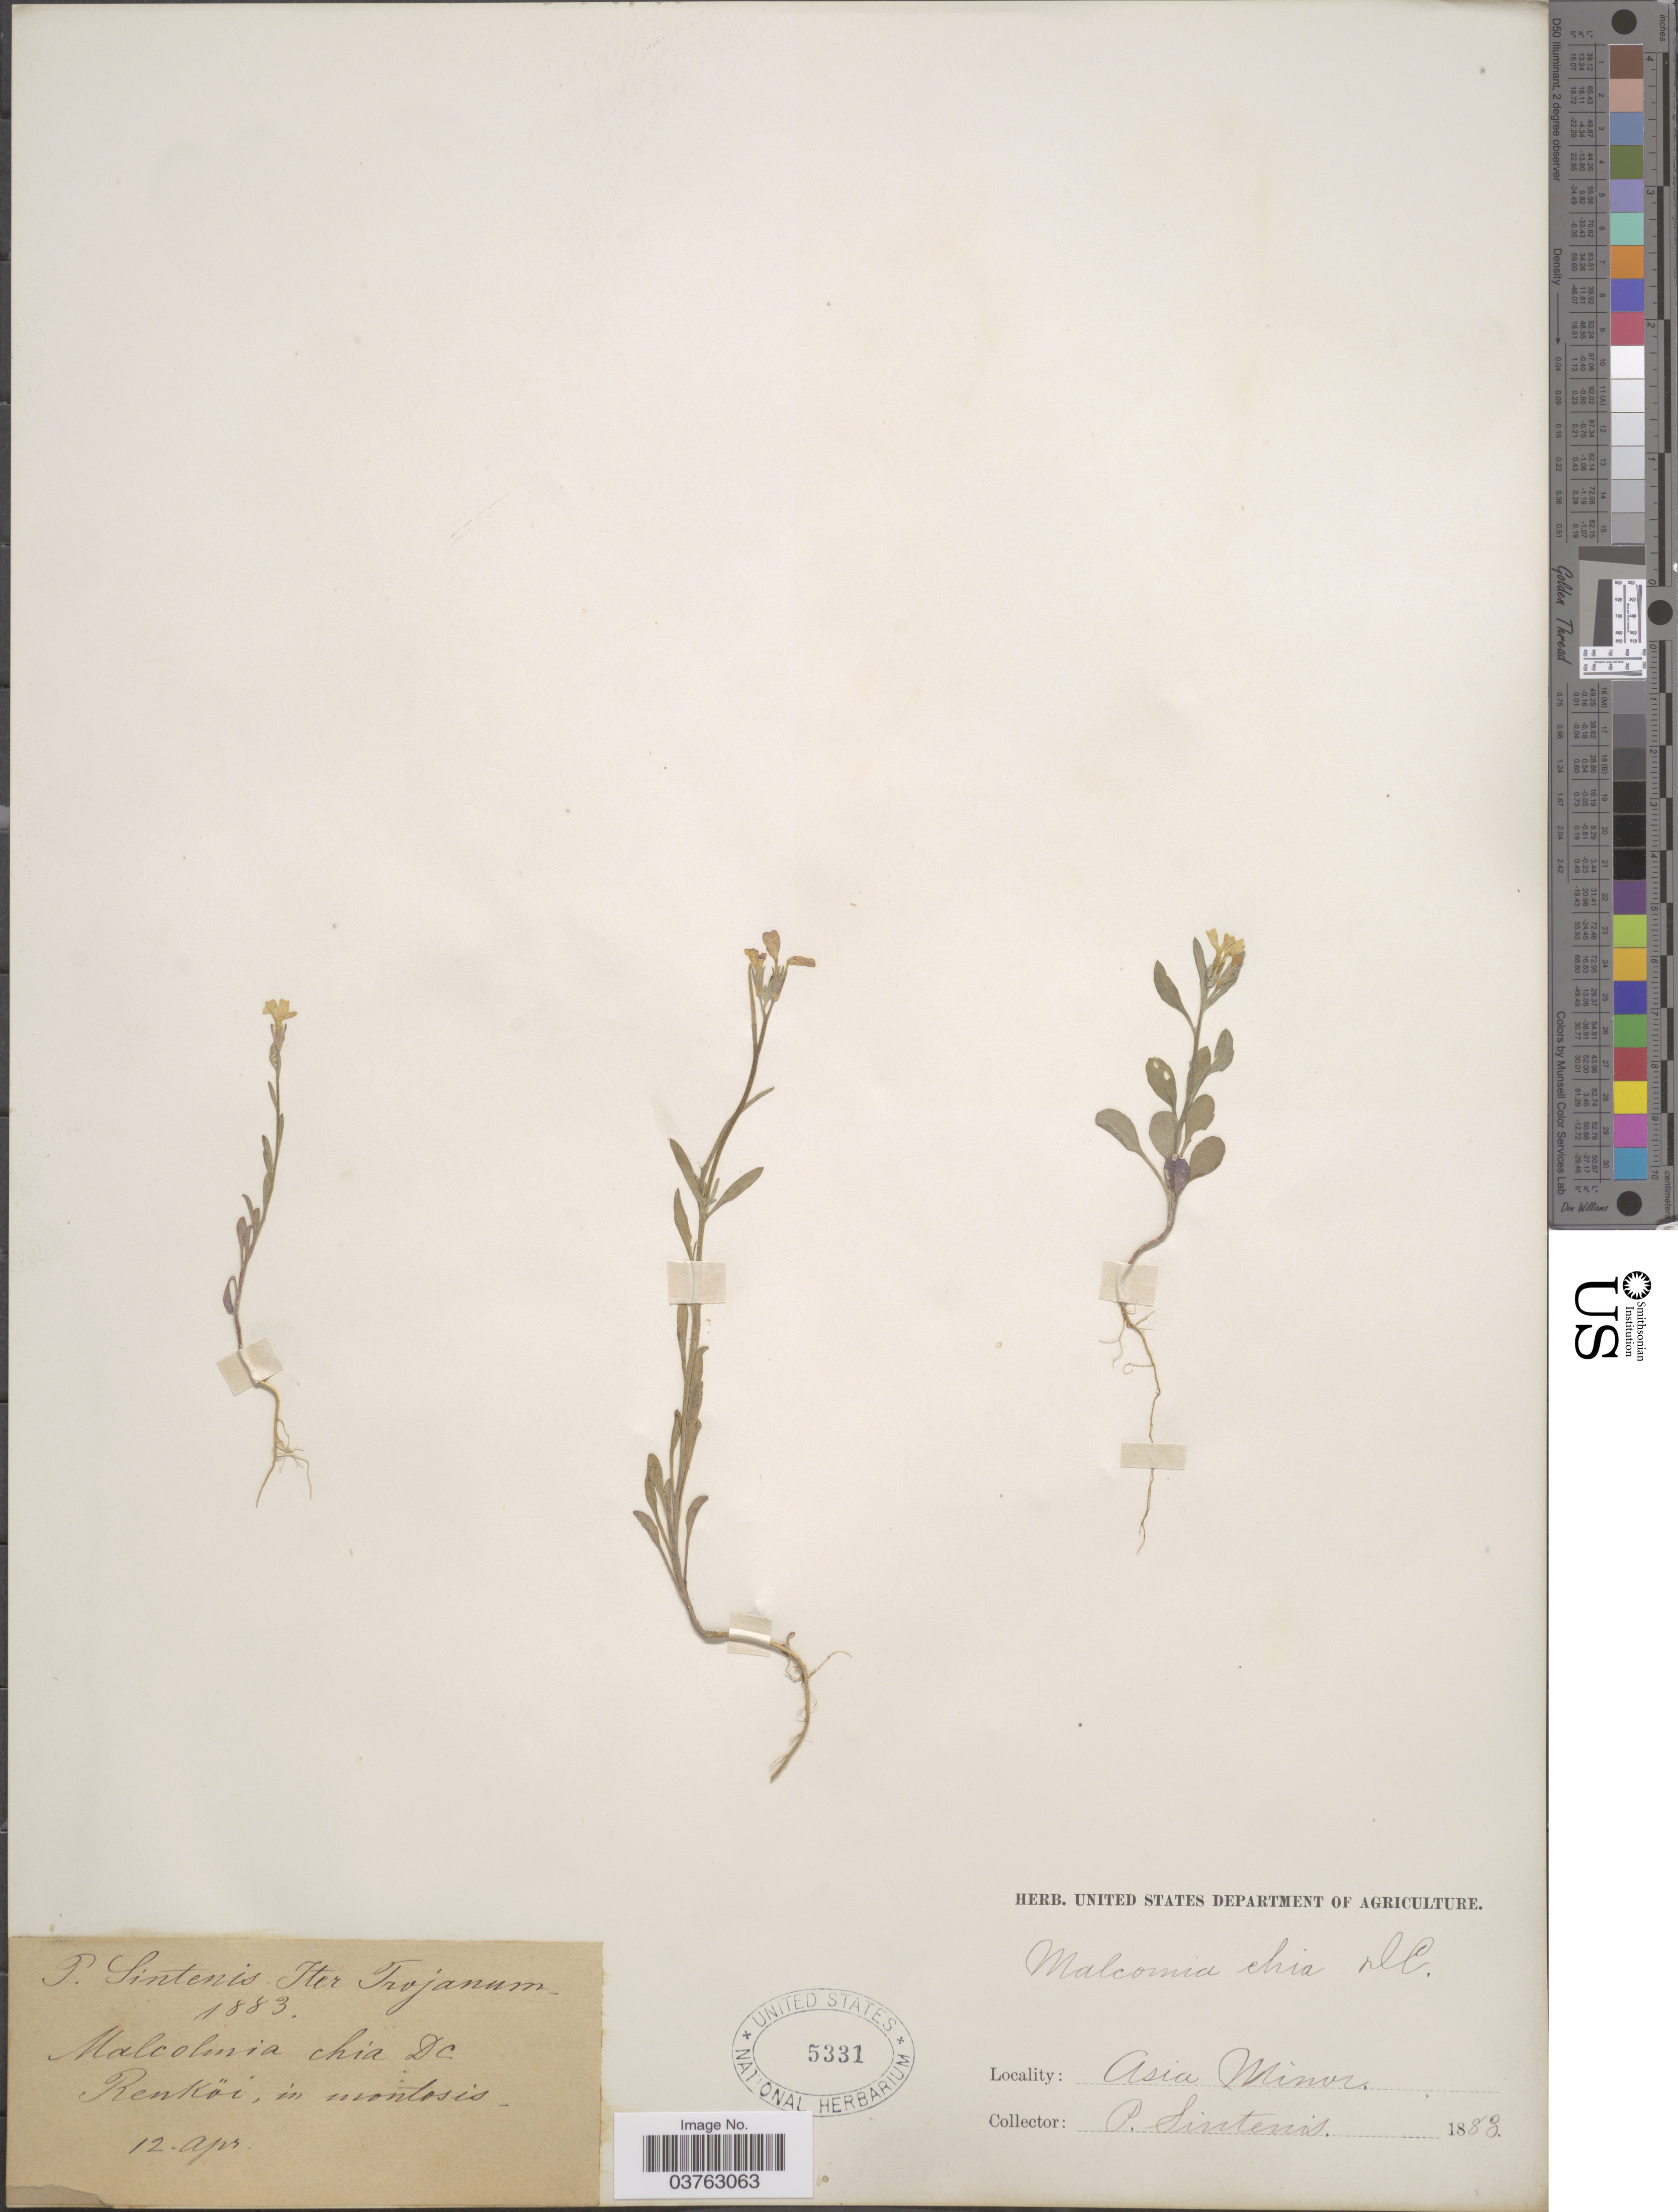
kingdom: Plantae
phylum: Tracheophyta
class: Magnoliopsida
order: Brassicales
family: Brassicaceae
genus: Malcolmia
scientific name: Malcolmia chia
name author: DC.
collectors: P. Sintenis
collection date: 1883-04-12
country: Turkey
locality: Iter Trojanum. Renköi, in montosis. Asia Minor.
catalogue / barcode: US 5331